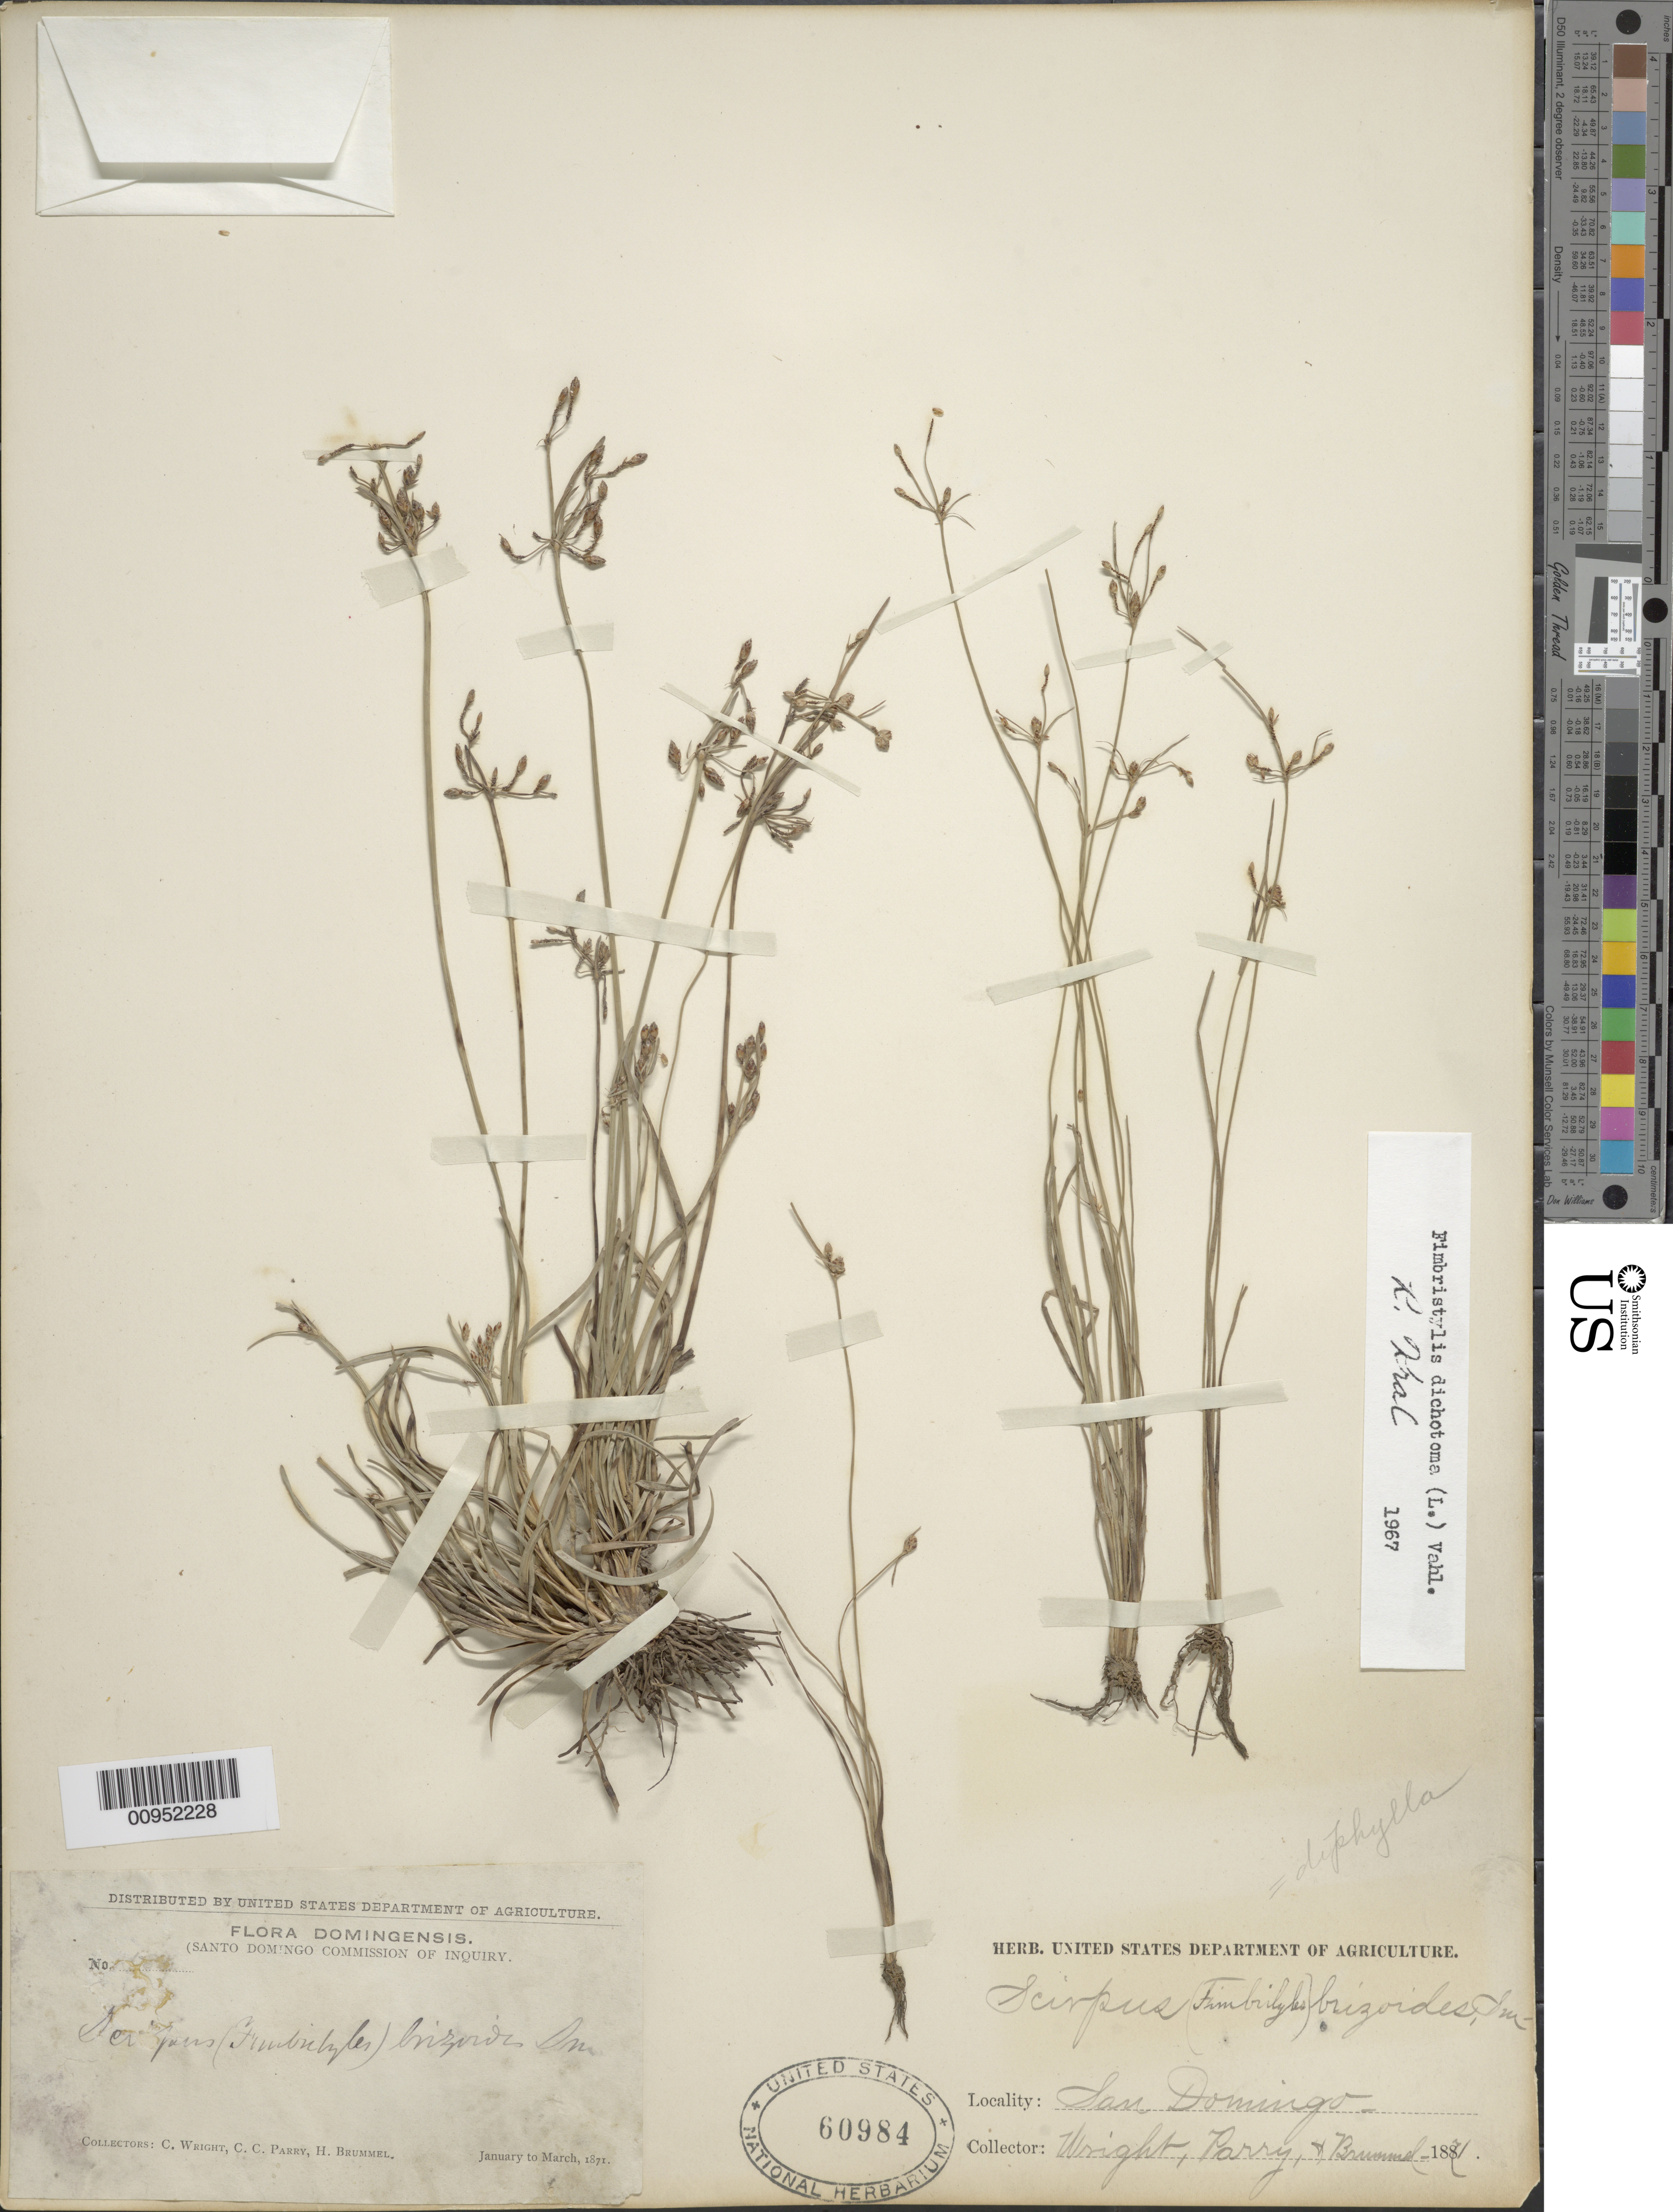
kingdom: Plantae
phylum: Tracheophyta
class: Liliopsida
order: Poales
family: Cyperaceae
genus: Fimbristylis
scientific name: Fimbristylis dichotoma subsp. dichotoma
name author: (L.) Vahl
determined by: Kral, Robert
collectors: C. Wright, C. C. Parry & H. Brummel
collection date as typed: Jan 1871 to -- Mar 1871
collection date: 1871-01/1871-03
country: Dominican Republic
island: Hispaniola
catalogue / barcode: US 60984